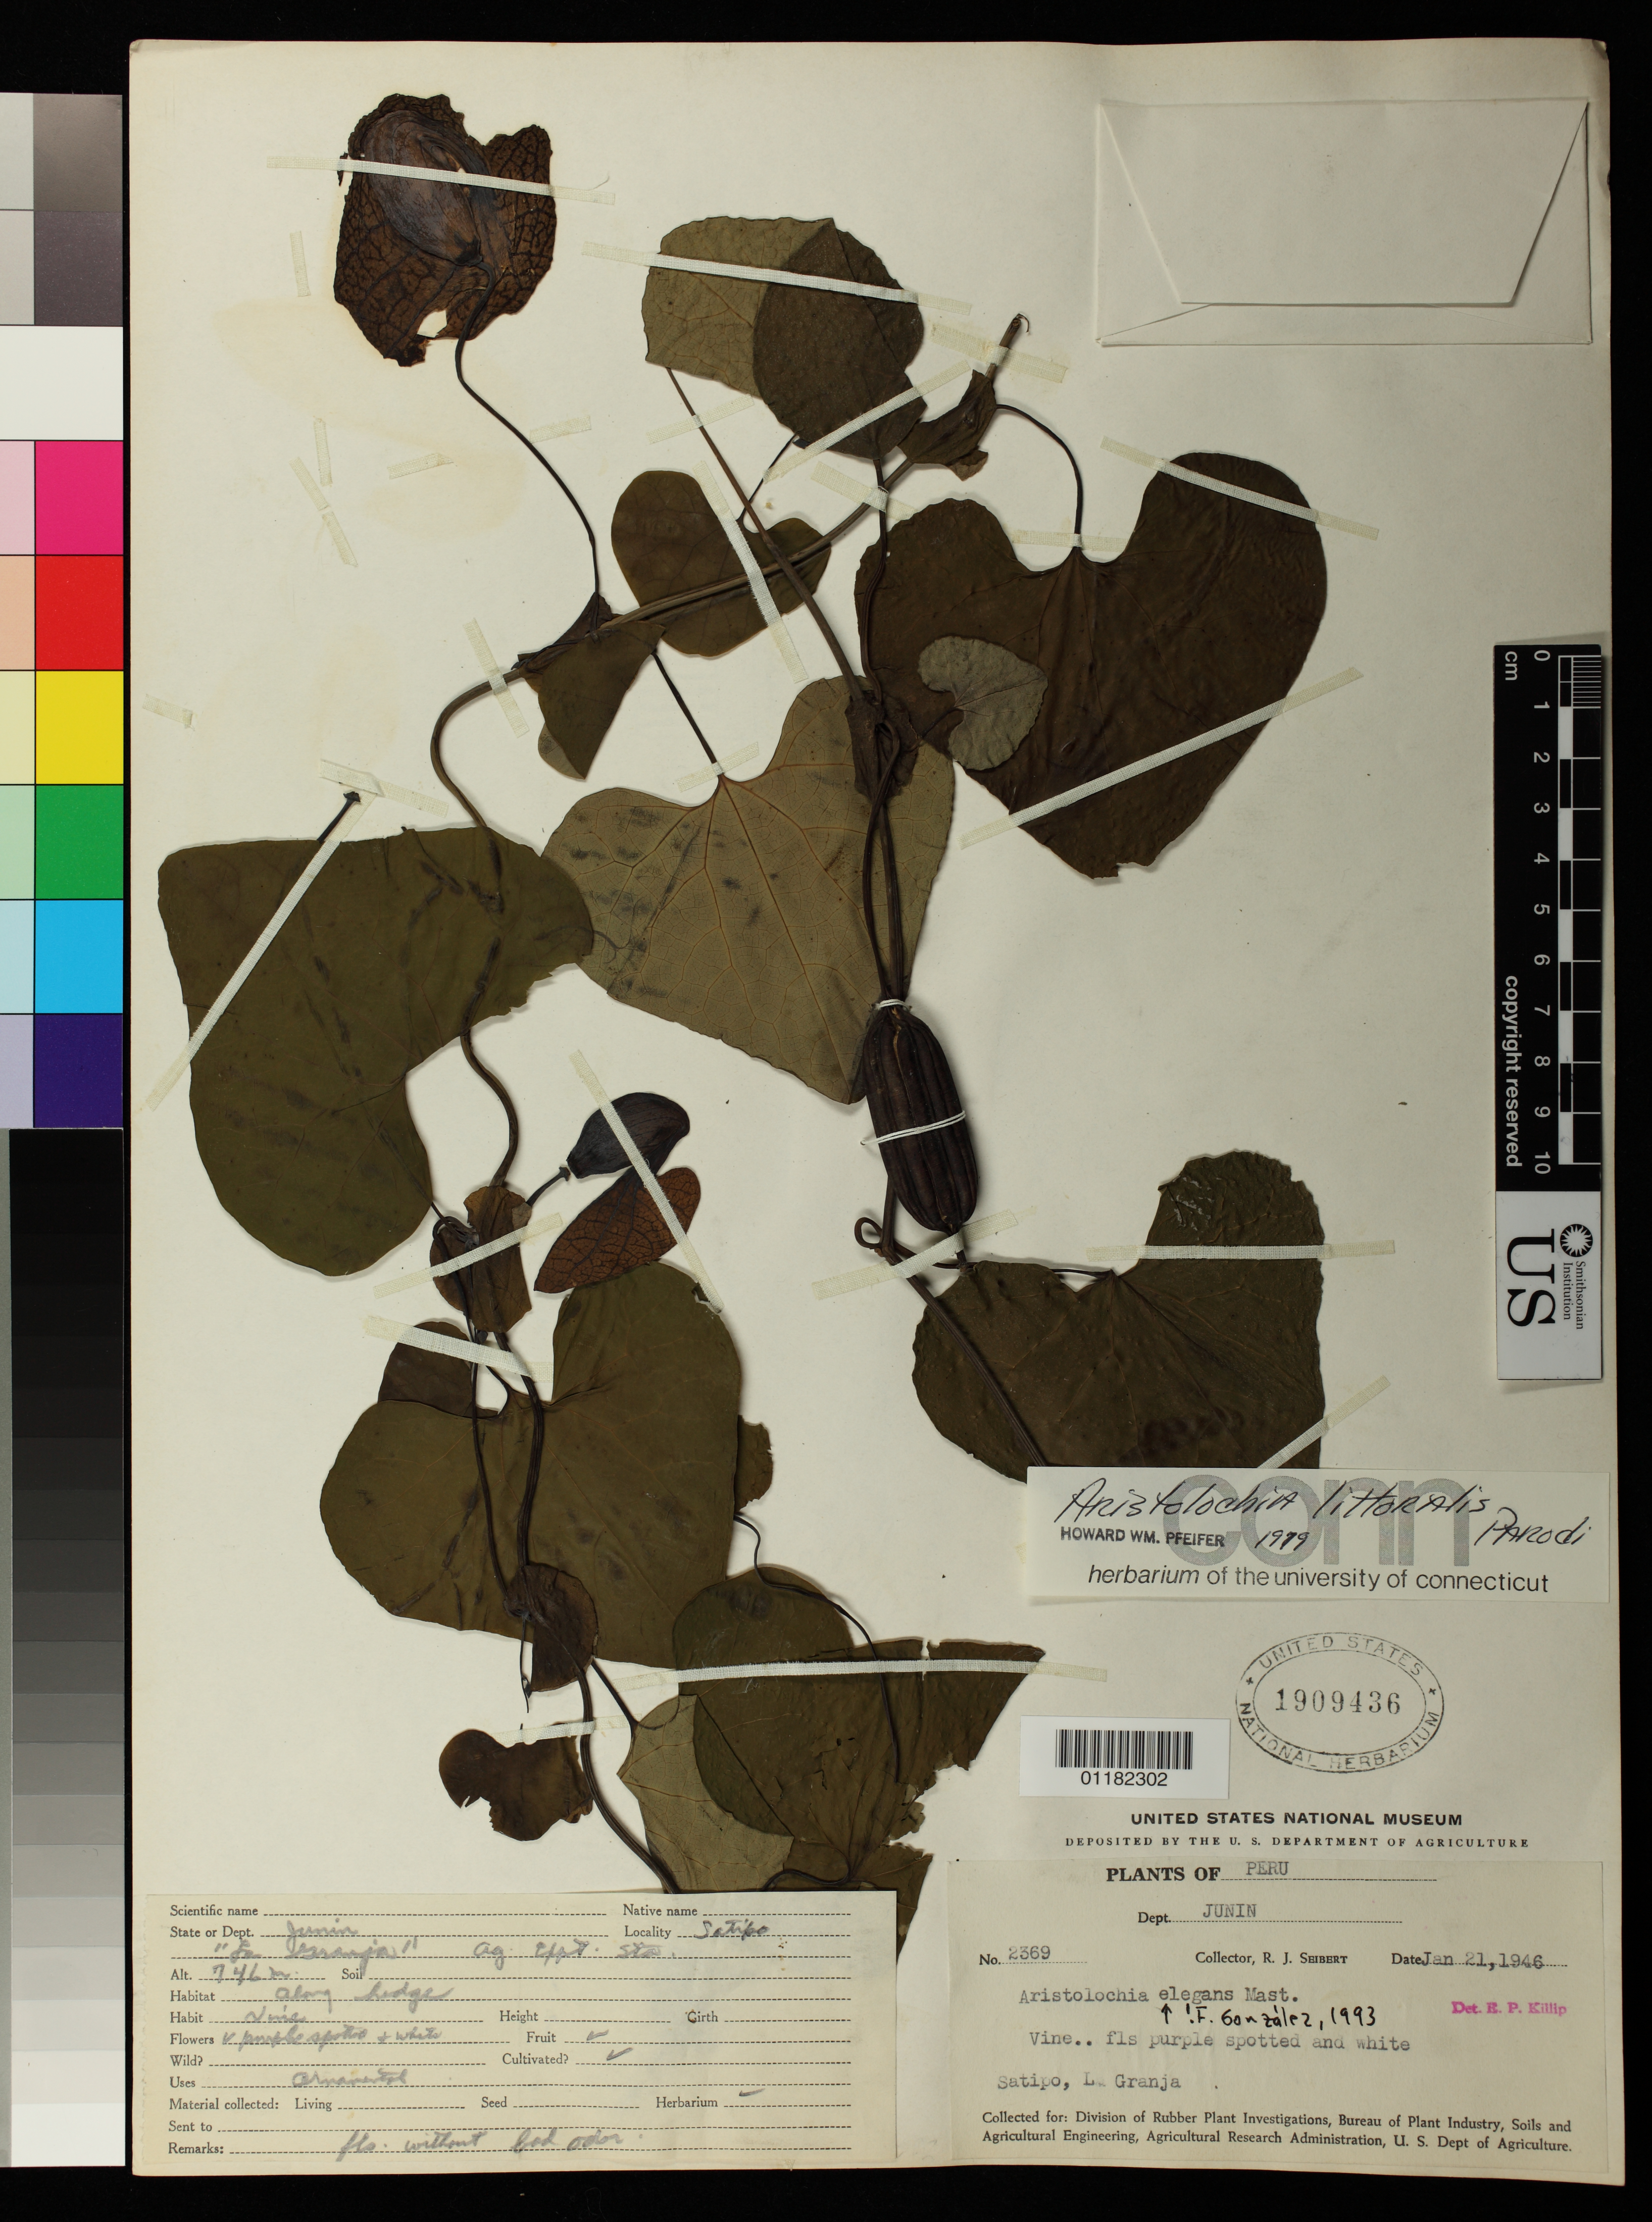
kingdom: Plantae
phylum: Tracheophyta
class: Magnoliopsida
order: Piperales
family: Aristolochiaceae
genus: Aristolochia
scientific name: Aristolochia elegans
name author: Mast.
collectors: R. J. Seibert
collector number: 2369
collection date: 1946-01-21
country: Peru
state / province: Junín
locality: Satipo, La Granja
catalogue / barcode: US 1909436